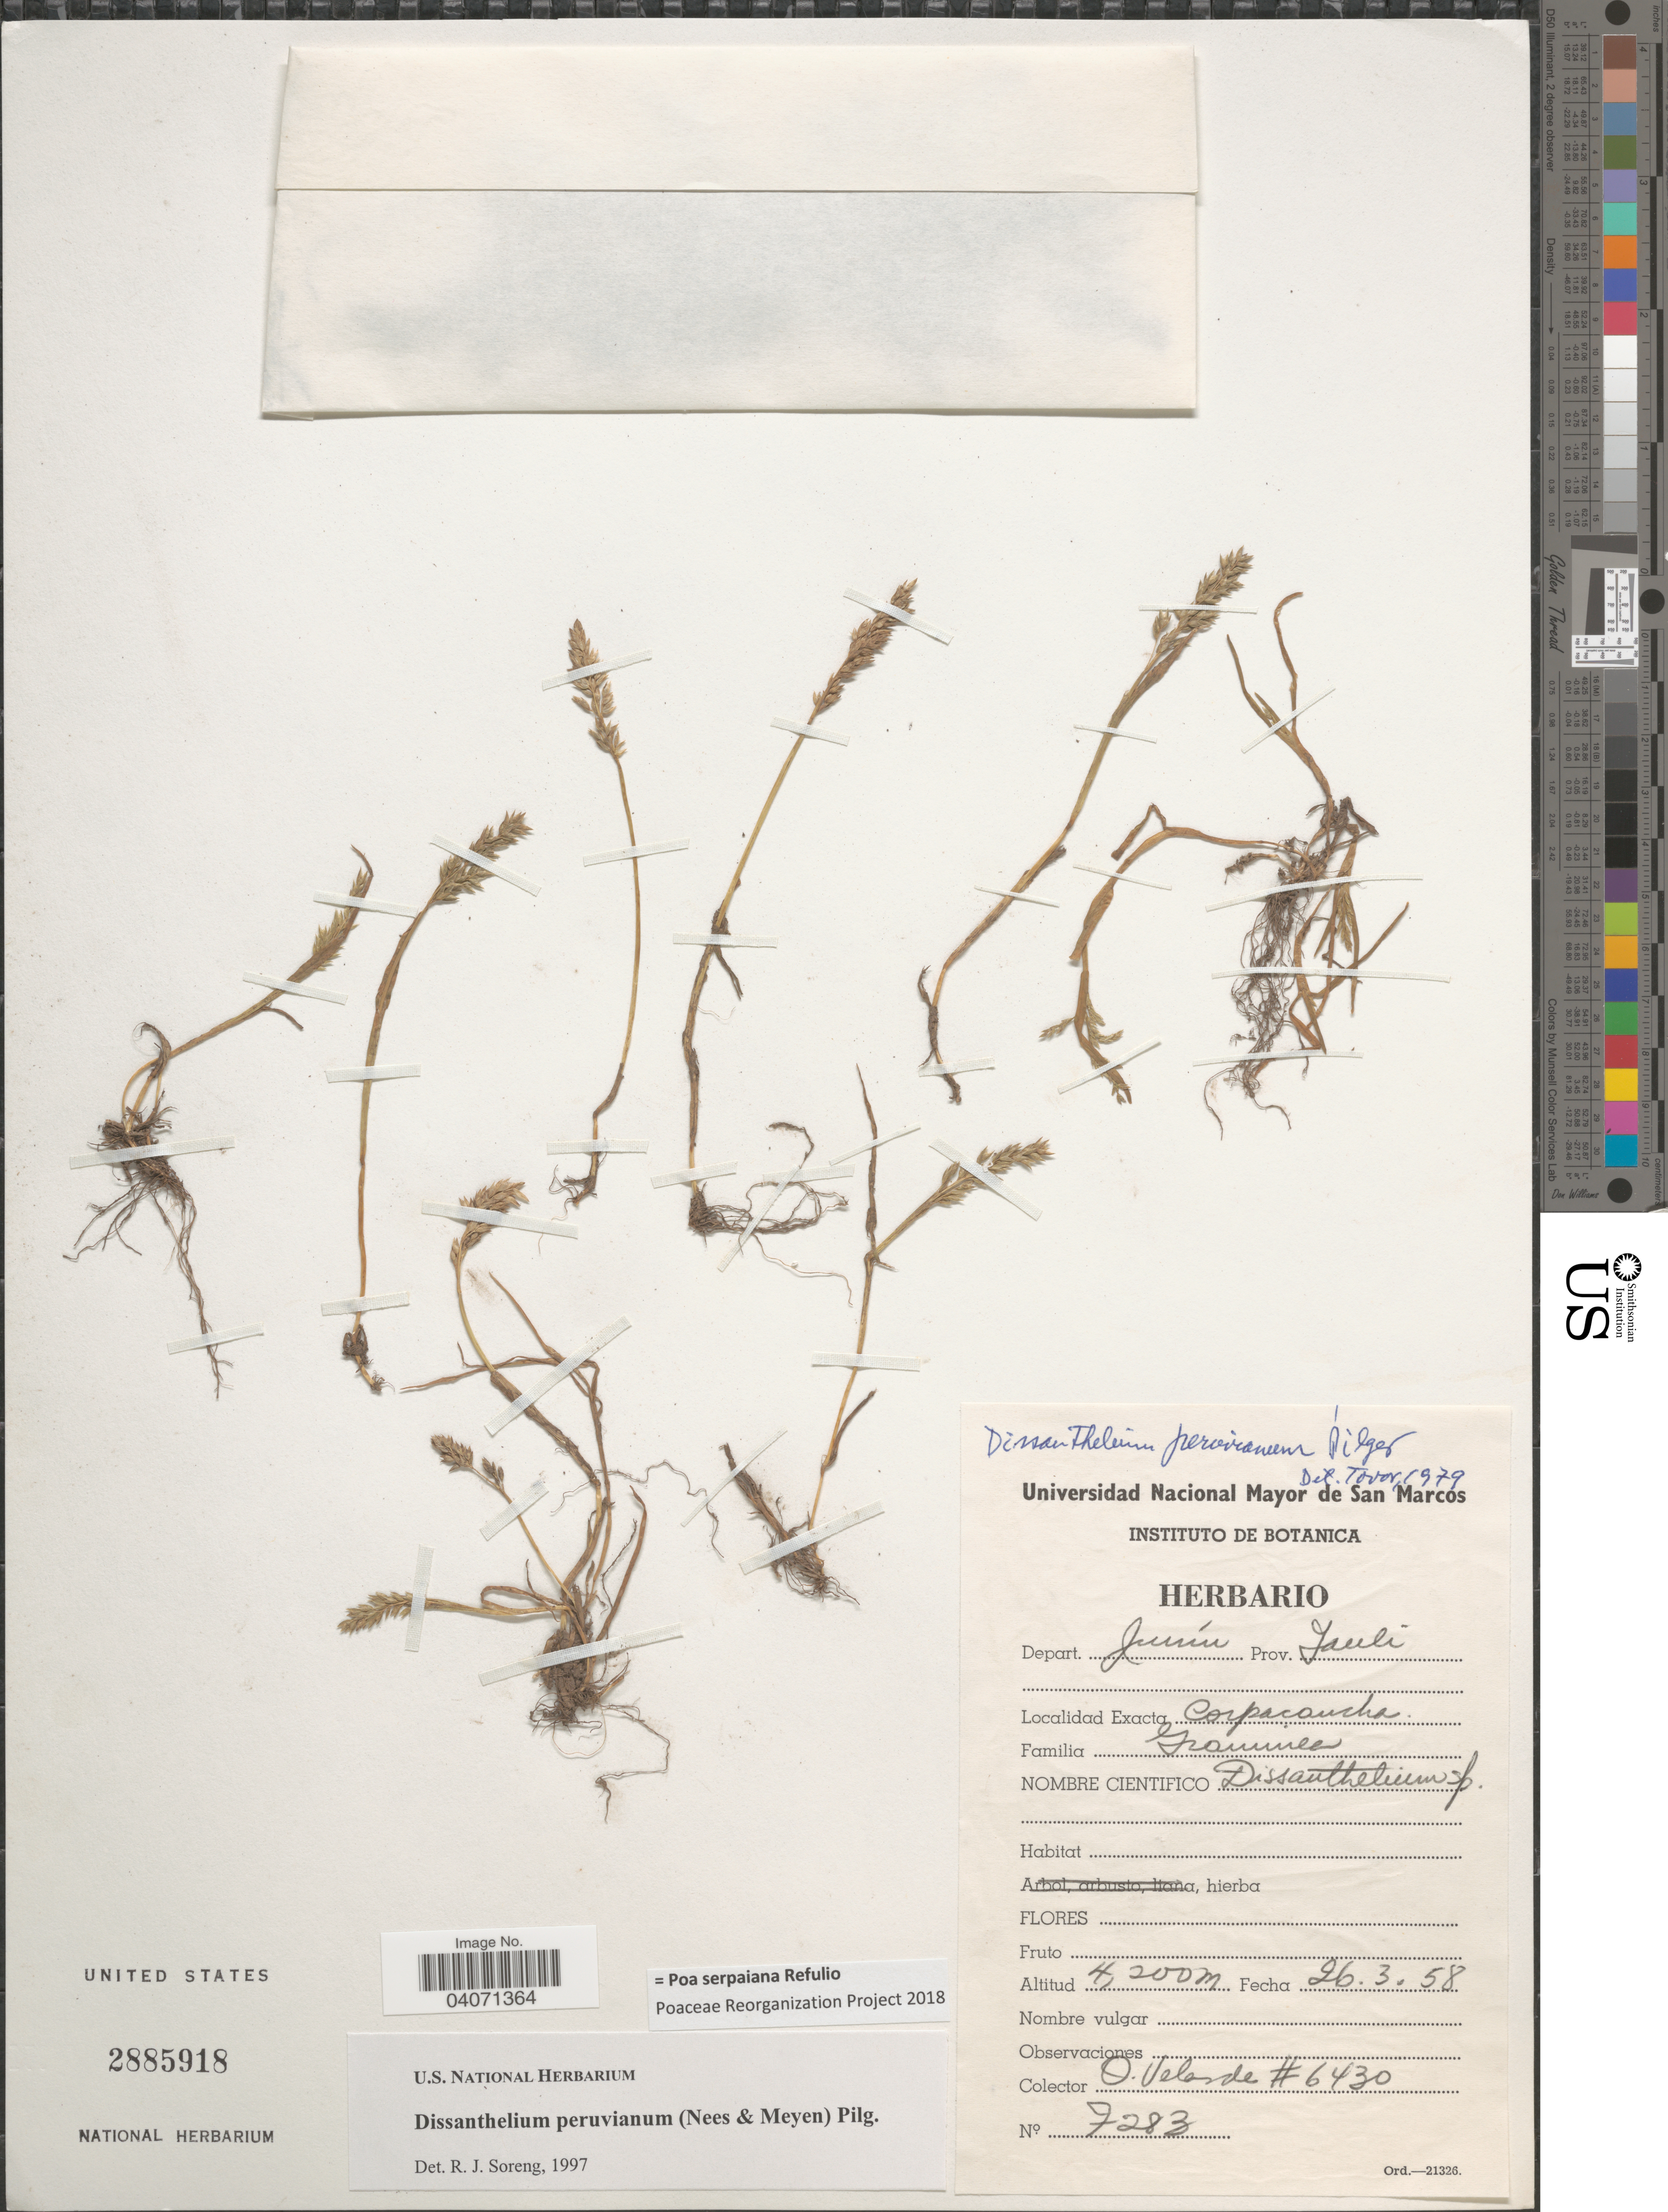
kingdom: Plantae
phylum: Tracheophyta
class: Liliopsida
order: Poales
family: Poaceae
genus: Poa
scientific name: Poa serpaiana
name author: Refulio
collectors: O. Velarde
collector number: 6430/7283?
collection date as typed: Transcribed d/m/y: 26/3/58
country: Peru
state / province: Junín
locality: Depart. Junín Prov. Yauli. Corpacancha.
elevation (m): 4200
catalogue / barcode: US 2885918